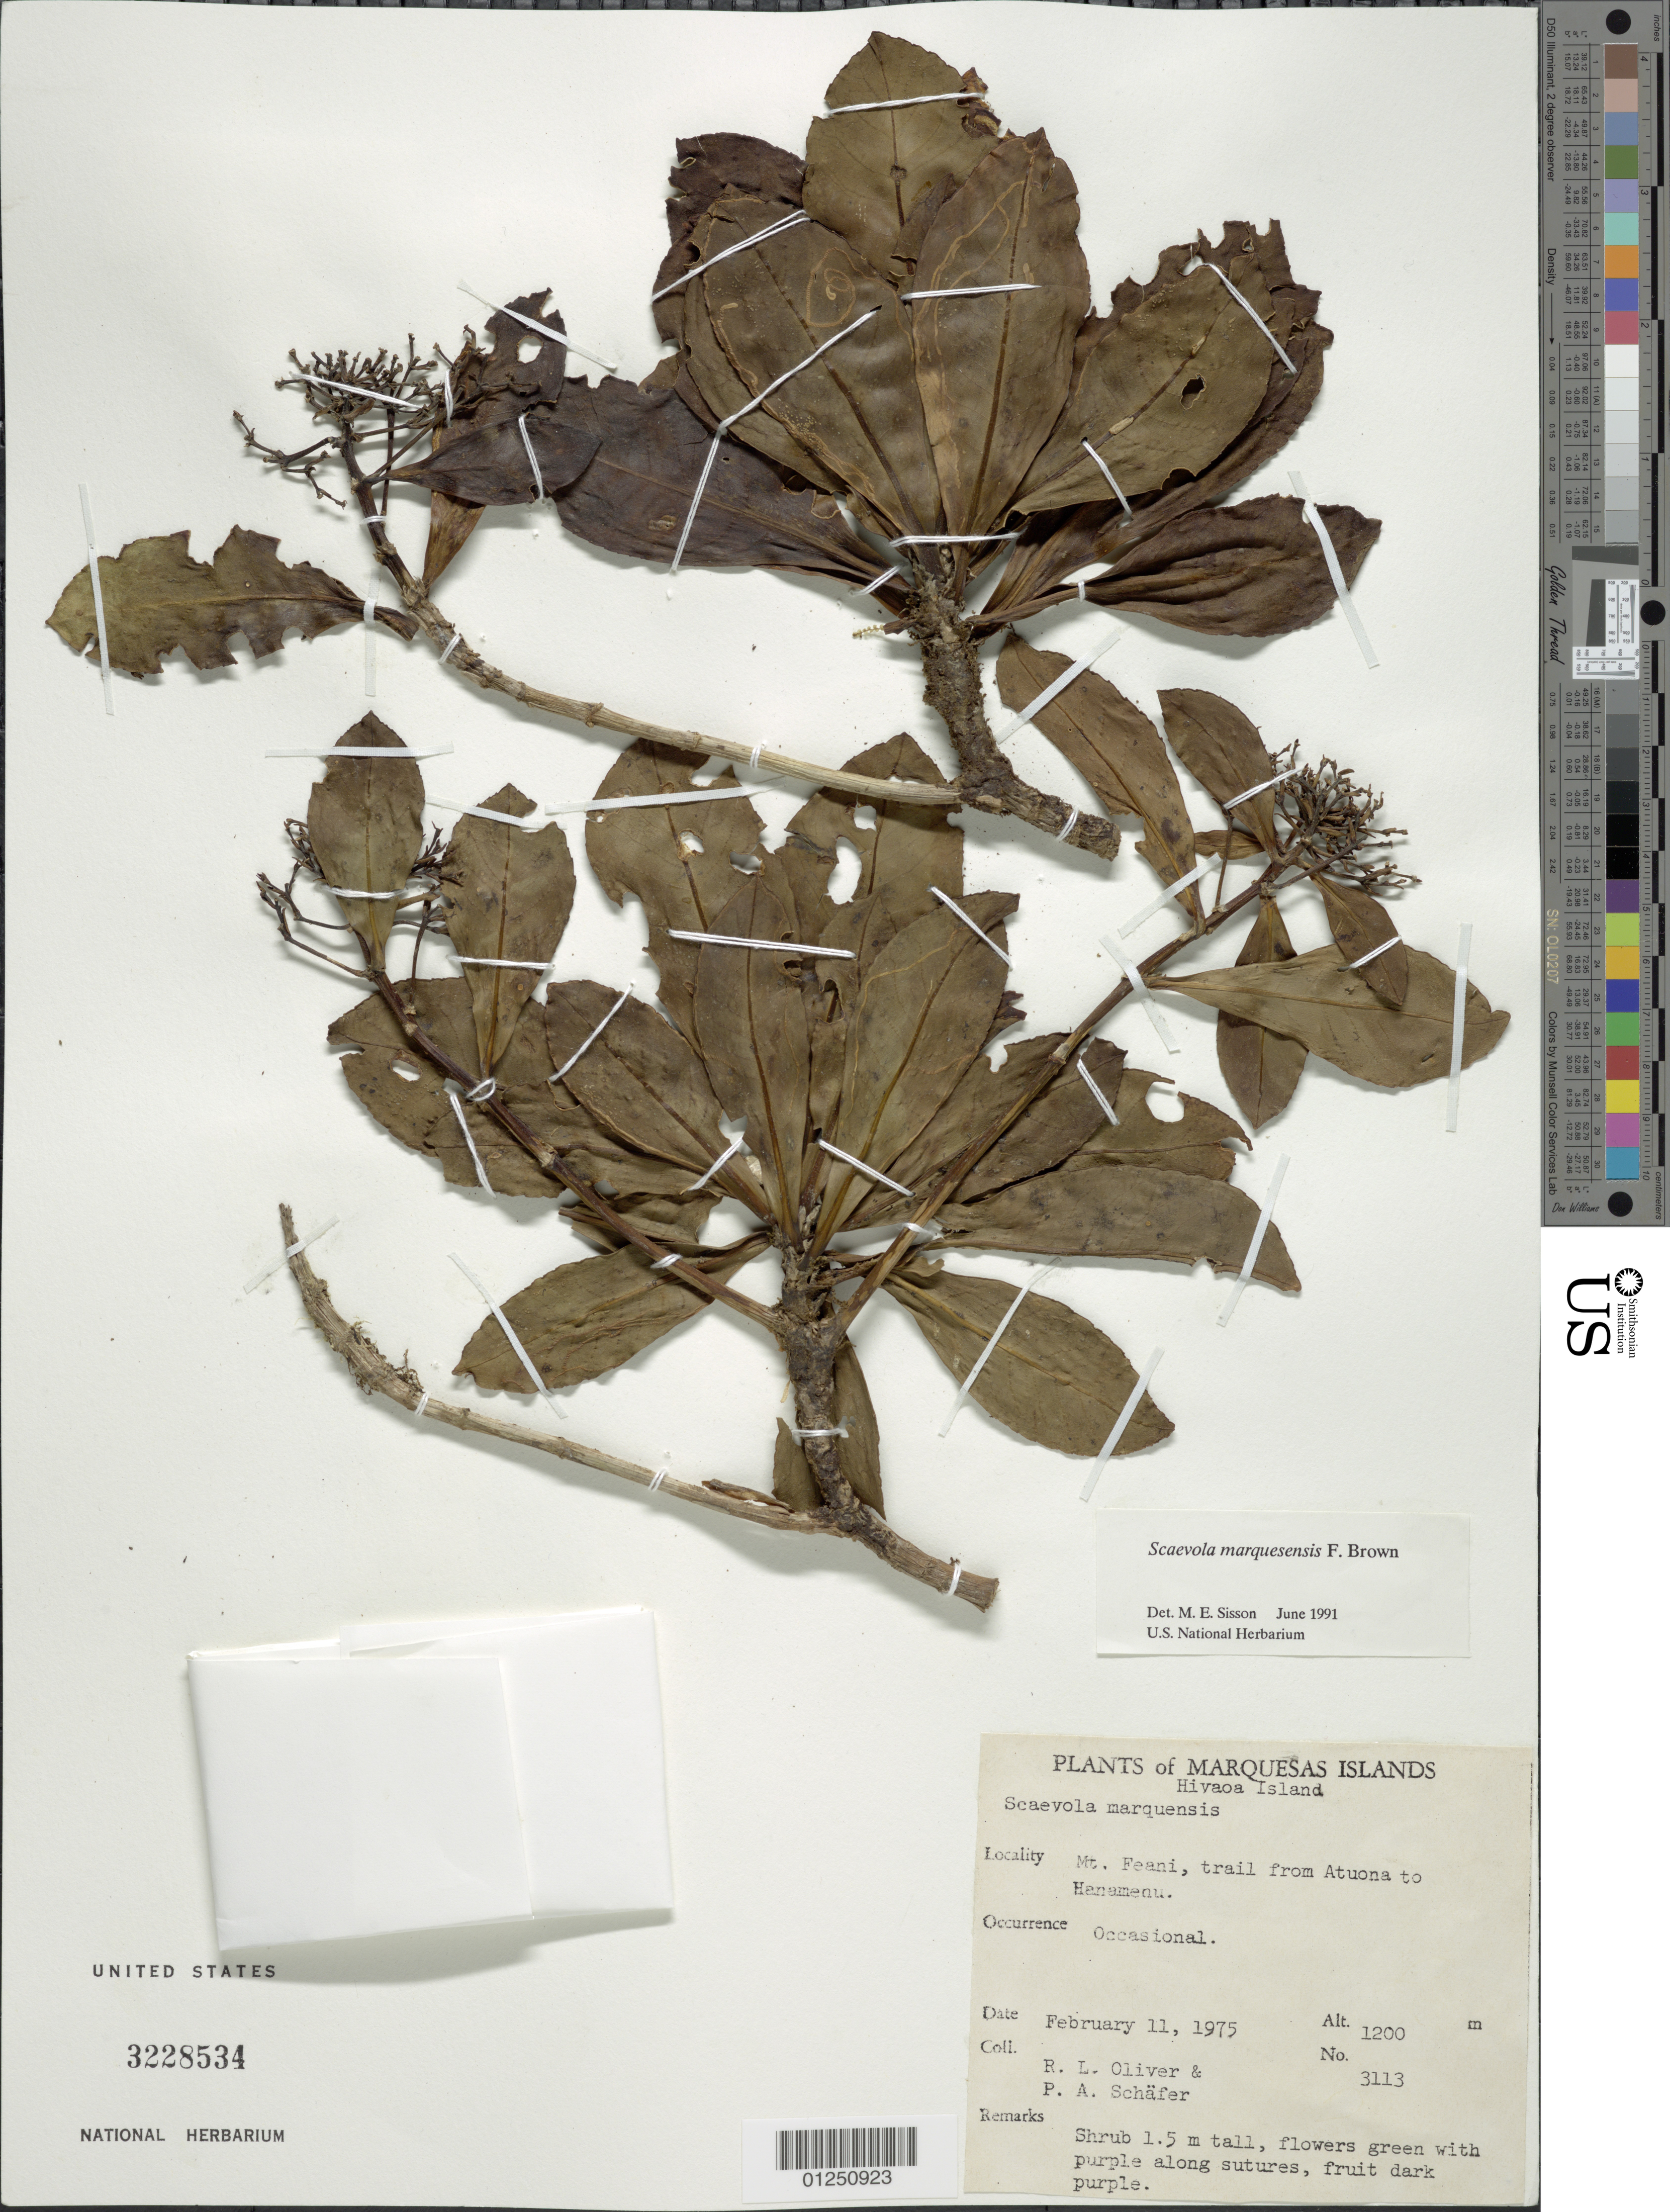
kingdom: Plantae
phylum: Tracheophyta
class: Magnoliopsida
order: Asterales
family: Goodeniaceae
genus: Scaevola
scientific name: Scaevola marquesensis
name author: F. Br.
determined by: Wagner, W. L., (BOT), Smithsonian Institution - National Museum of Natural History (UNITED STATES)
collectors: R. L. Oliver & P. A. Schäfer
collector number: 3113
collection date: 1975-02-11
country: French Polynesia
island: Hiva Oa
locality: Mt. Feani, trail from Atuona to Hanamenu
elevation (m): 1200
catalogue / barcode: US 3228534